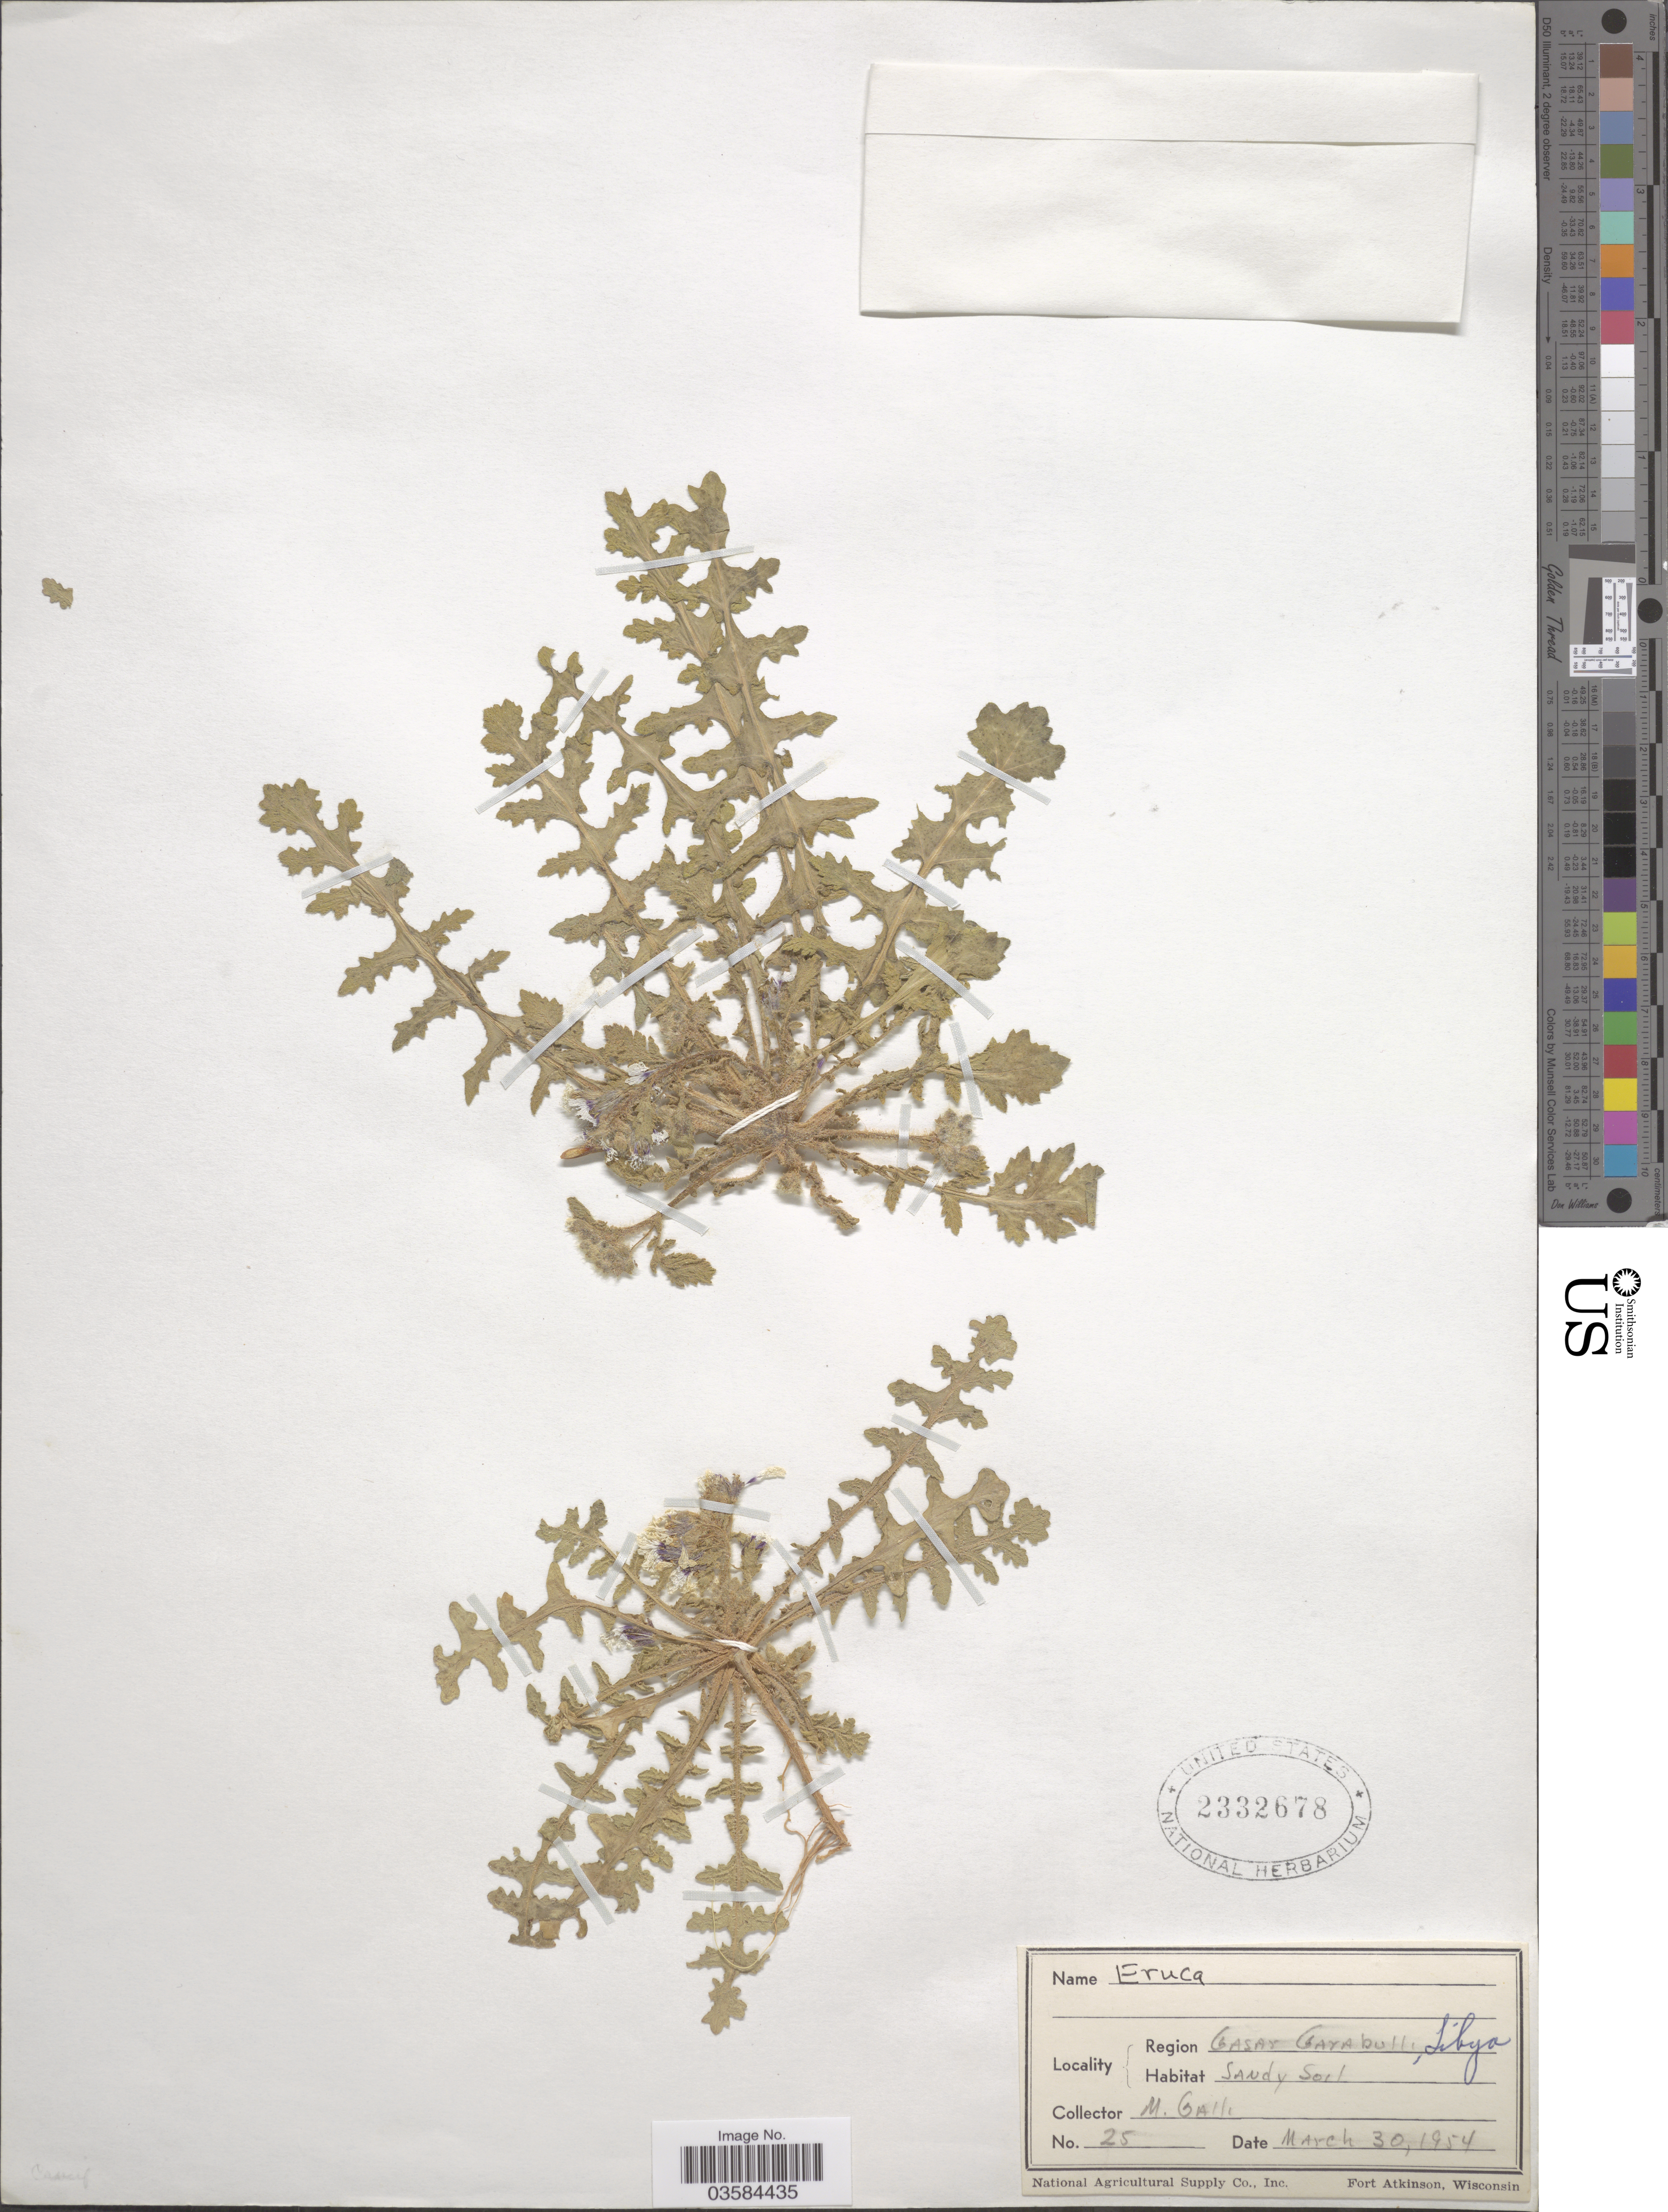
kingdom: Plantae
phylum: Tracheophyta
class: Magnoliopsida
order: Brassicales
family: Brassicaceae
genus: Eruca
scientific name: Eruca sp.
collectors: M. Galli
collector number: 25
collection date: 1954-03-30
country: Libya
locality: Region Gasar Garabulli.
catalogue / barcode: US 2332678